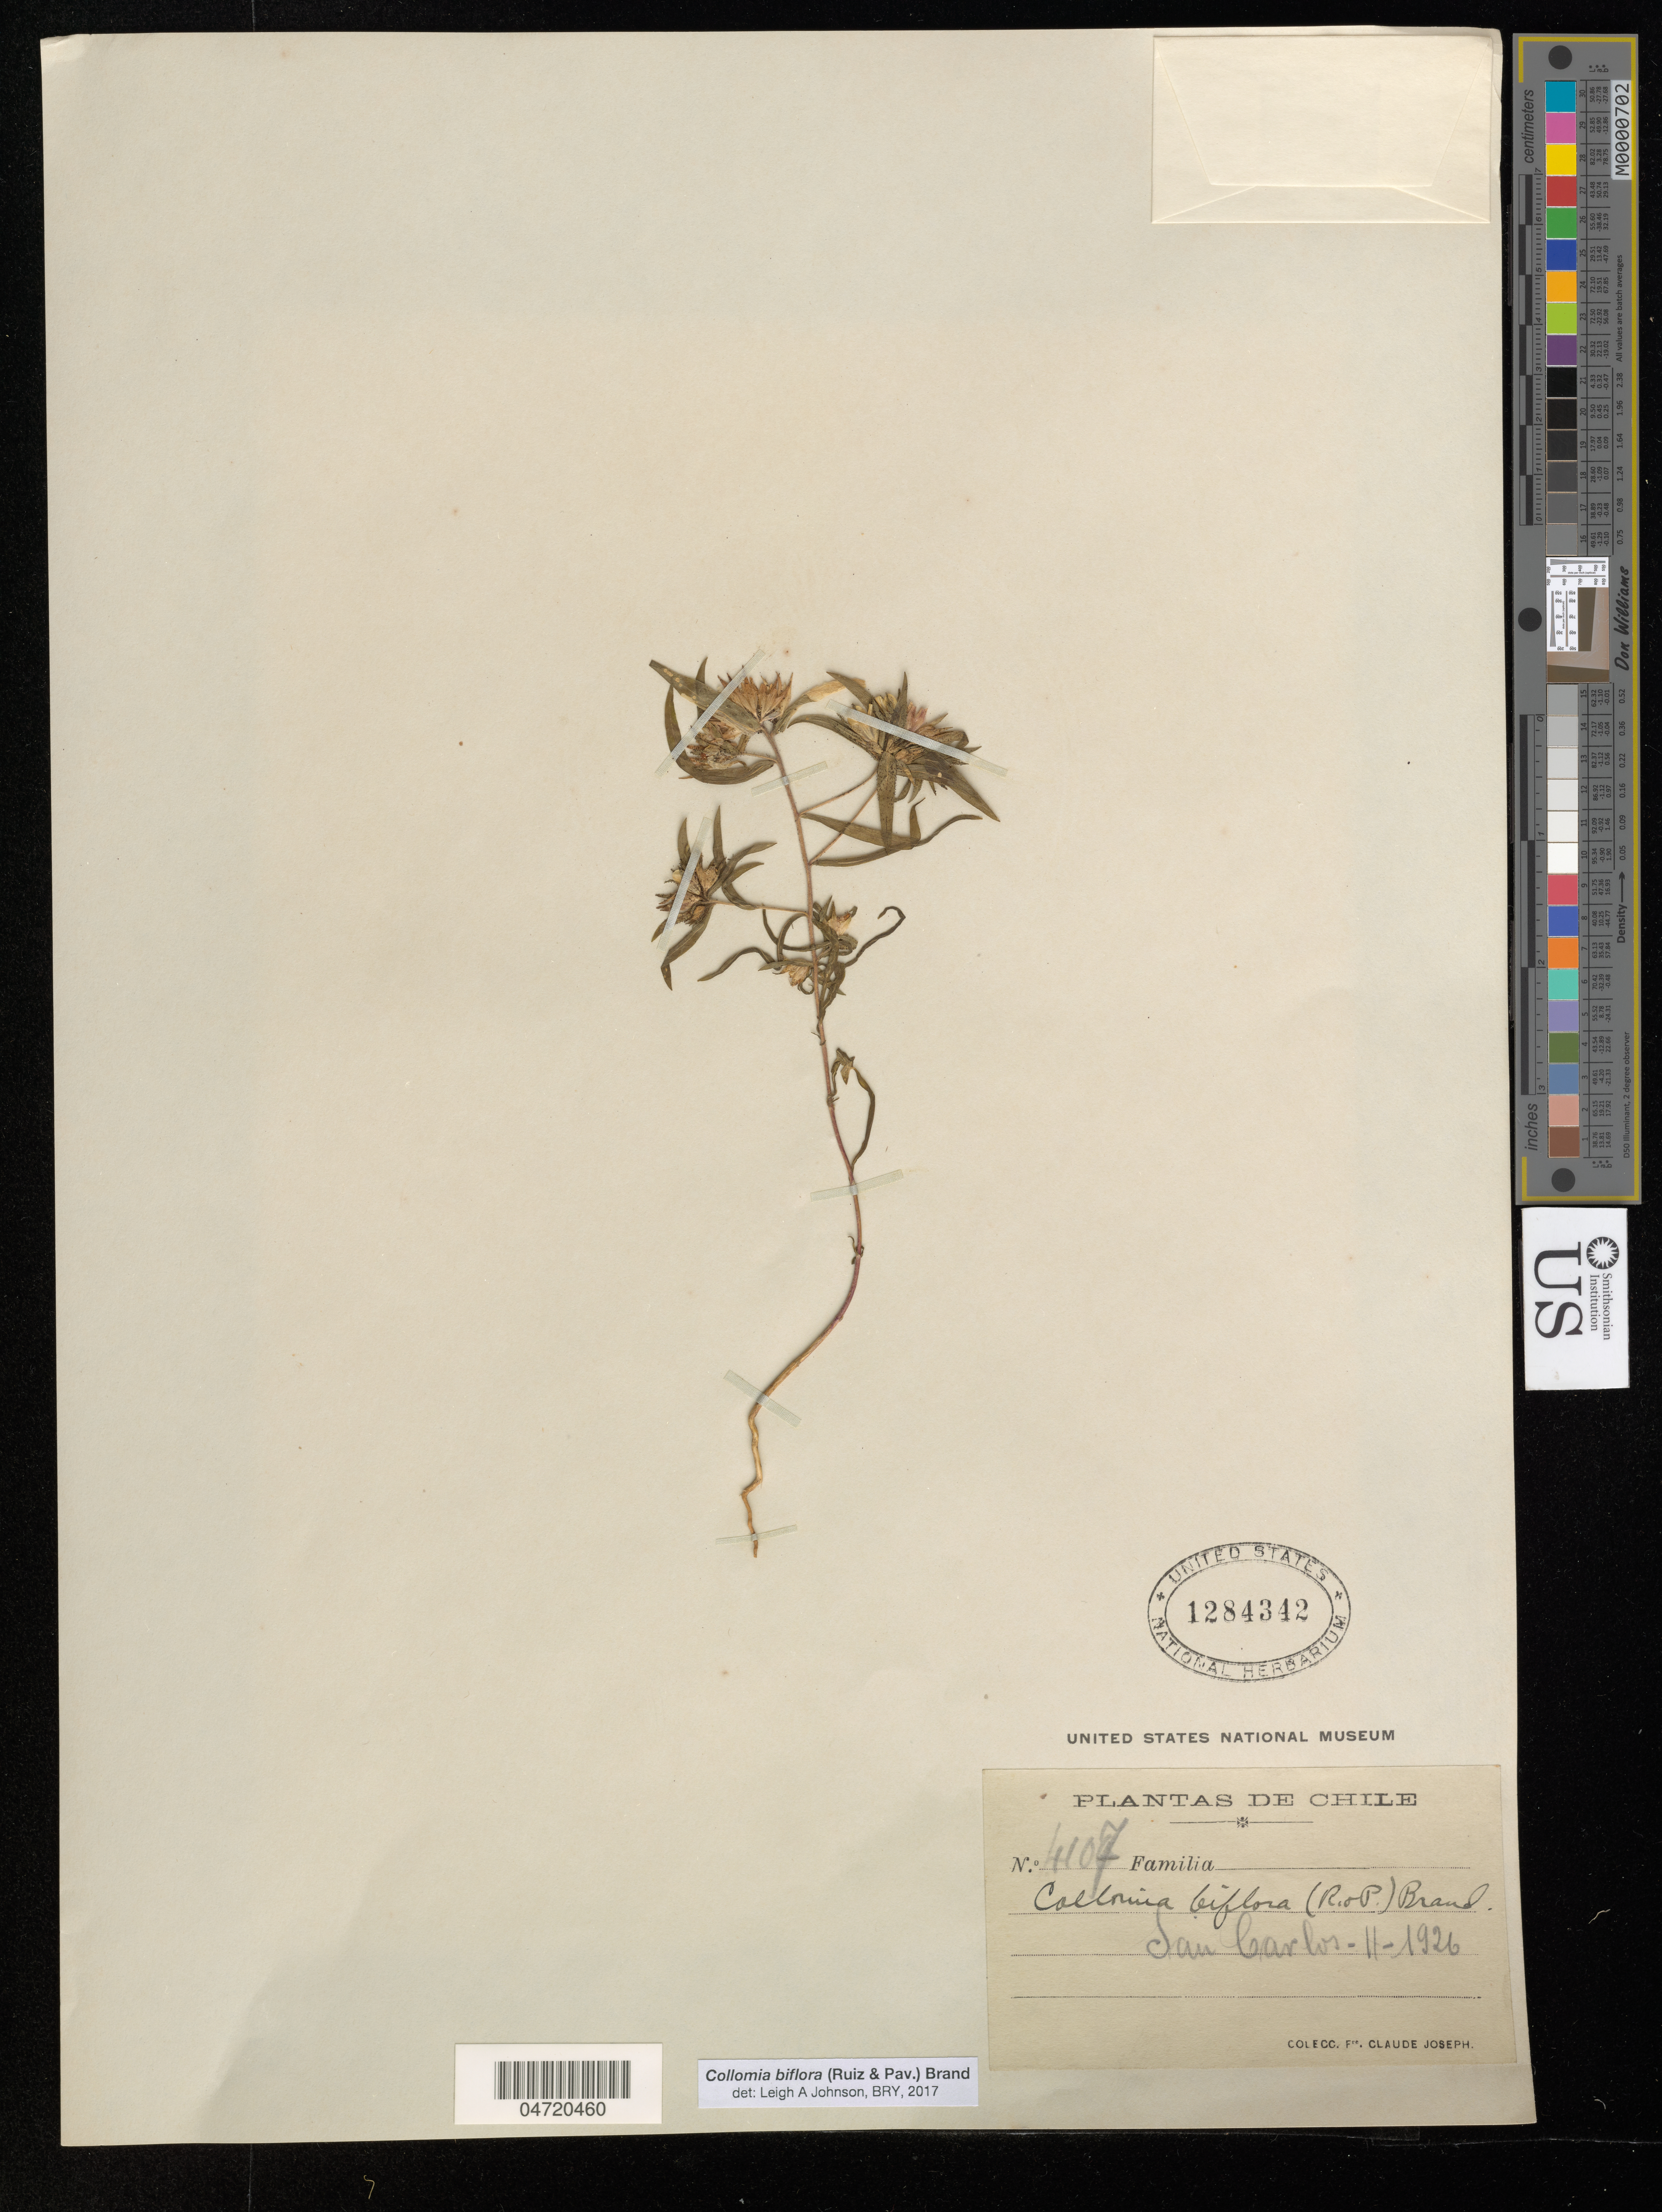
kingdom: Plantae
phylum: Tracheophyta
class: Magnoliopsida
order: Ericales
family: Polemoniaceae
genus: Collomia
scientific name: Collomia biflora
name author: (Ruiz & Pav.) Brand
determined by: Johnson, Leigh Alma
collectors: Frere Claude Joseph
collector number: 4107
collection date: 1926-11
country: Chile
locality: San Carlos.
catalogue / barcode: US 1284342